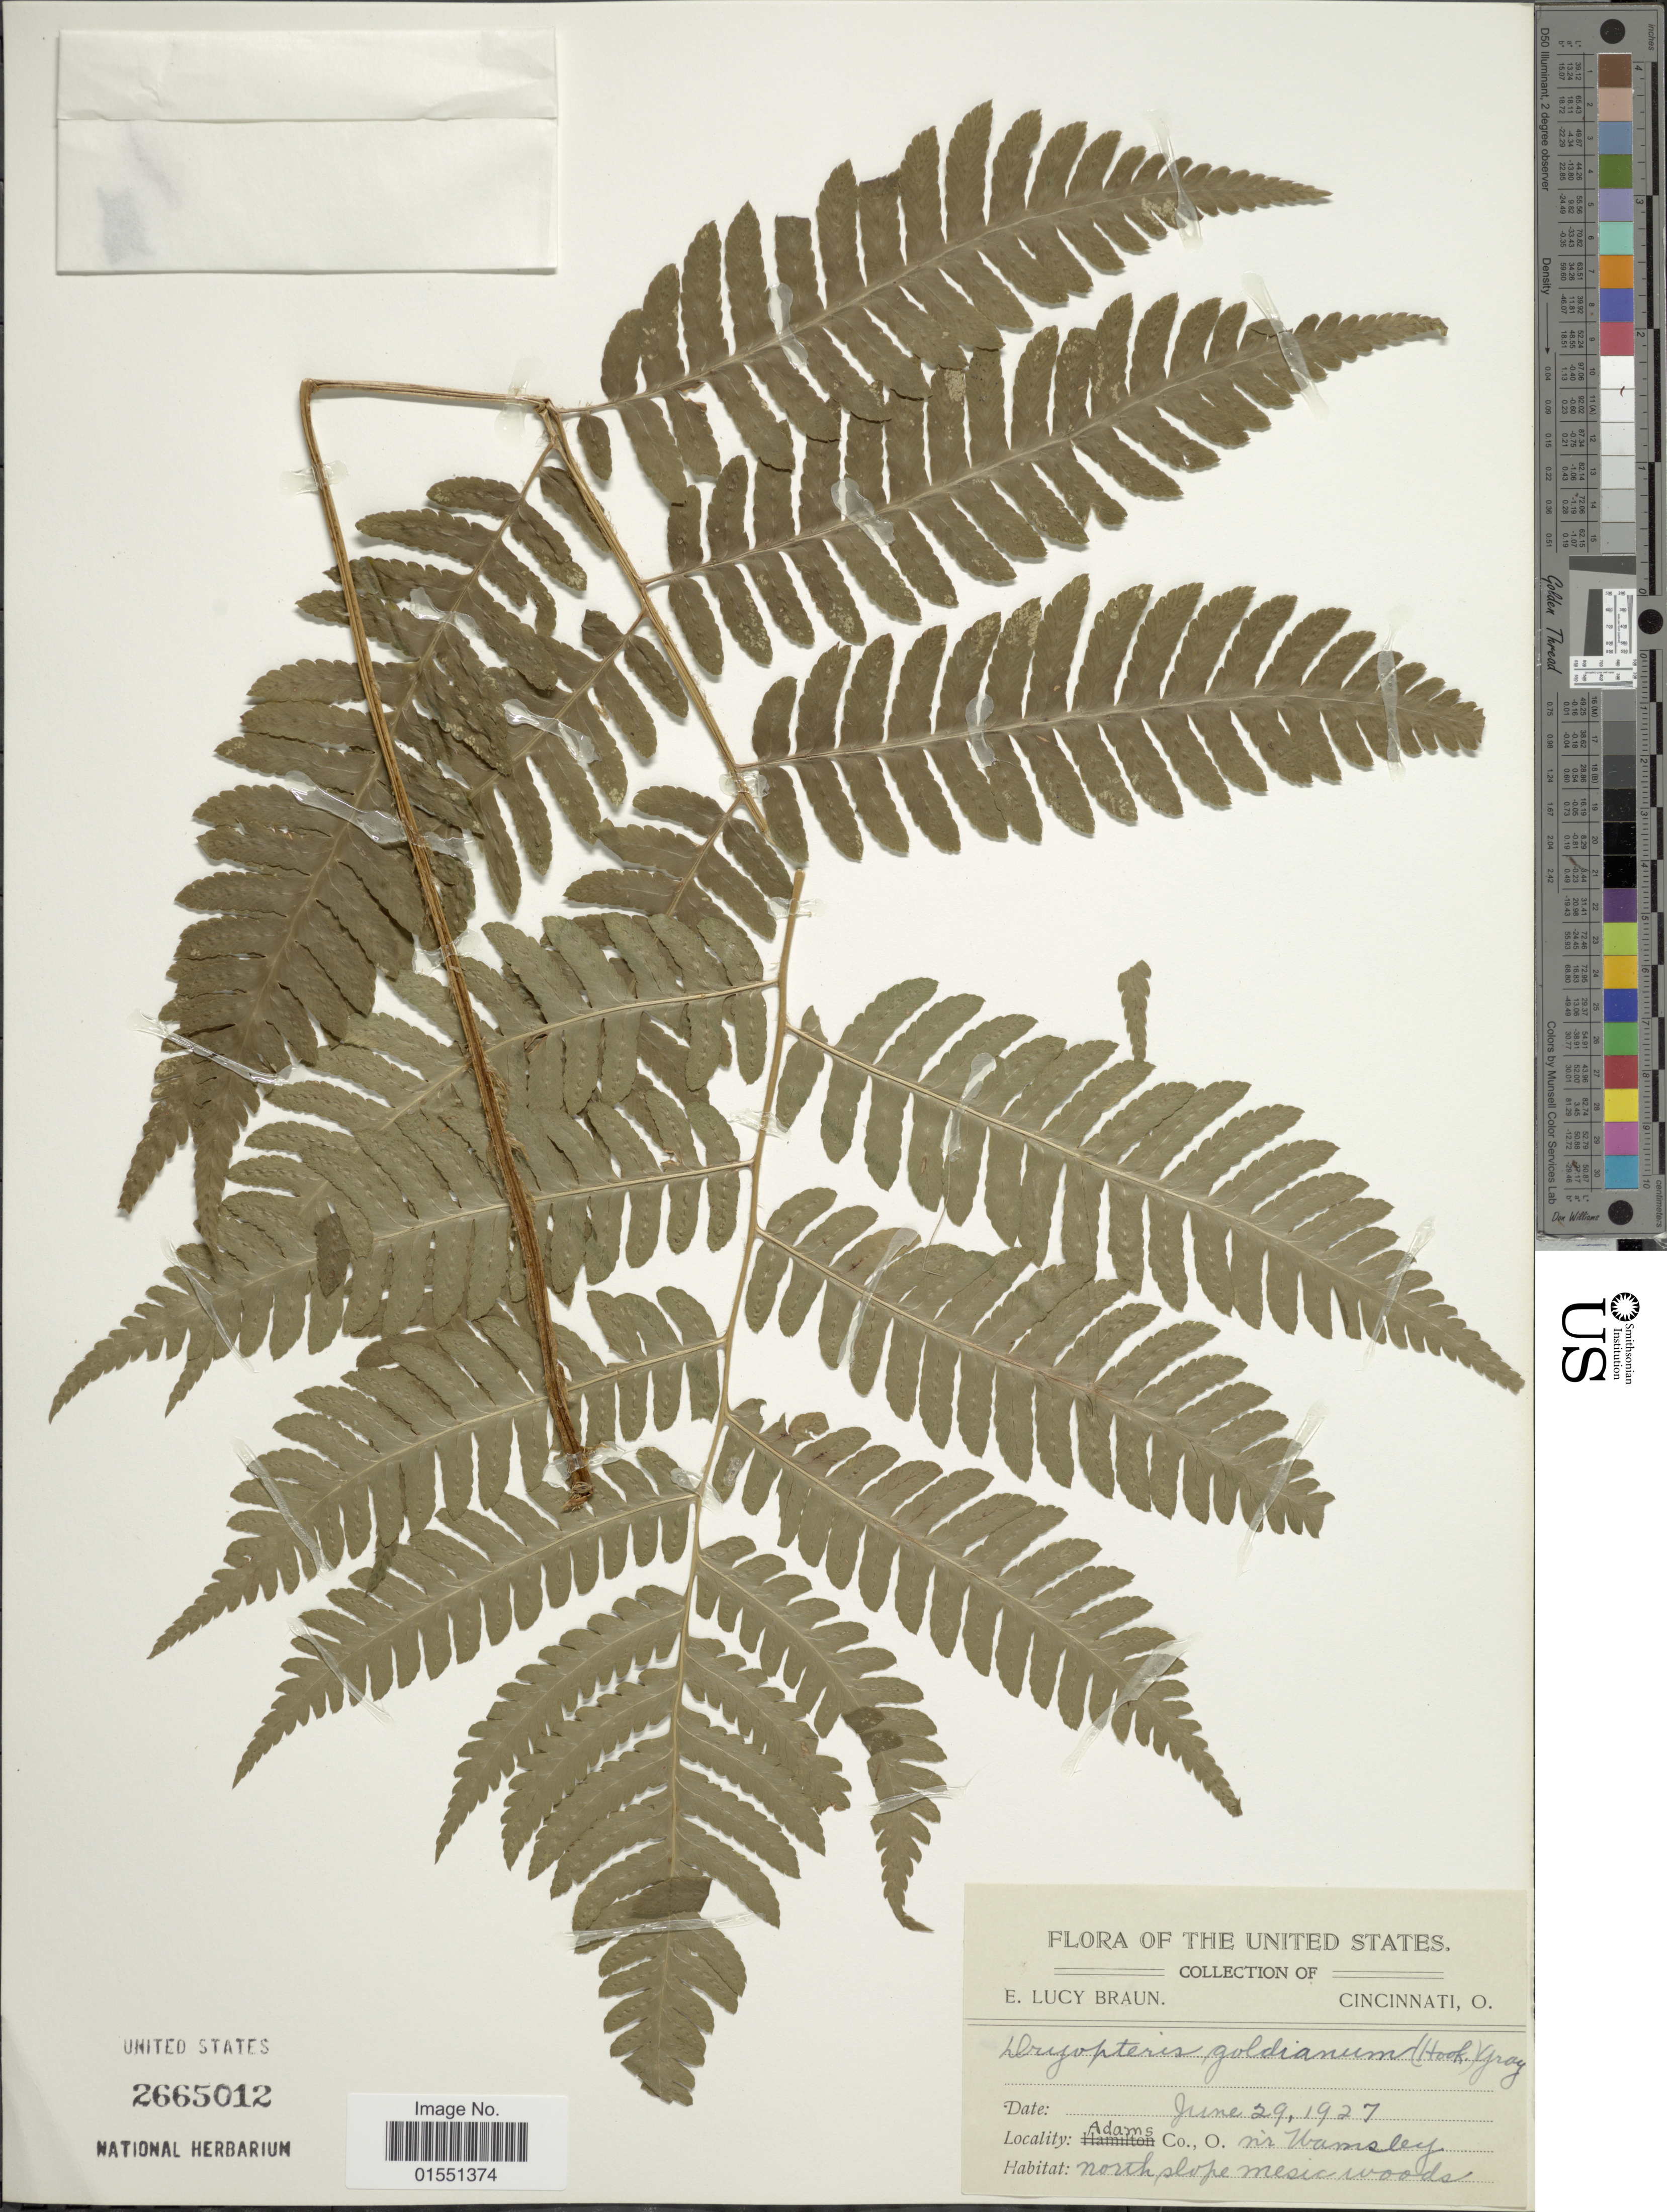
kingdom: Plantae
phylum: Tracheophyta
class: Polypodiopsida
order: Polypodiales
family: Dryopteridaceae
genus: Dryopteris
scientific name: Dryopteris goldiana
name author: (Hook. ex Goldie) A. Gray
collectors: E. L. Braun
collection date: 1927-06-29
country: United States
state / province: Ohio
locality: Adams Co., O. nr Wamsley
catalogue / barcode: US 2665012